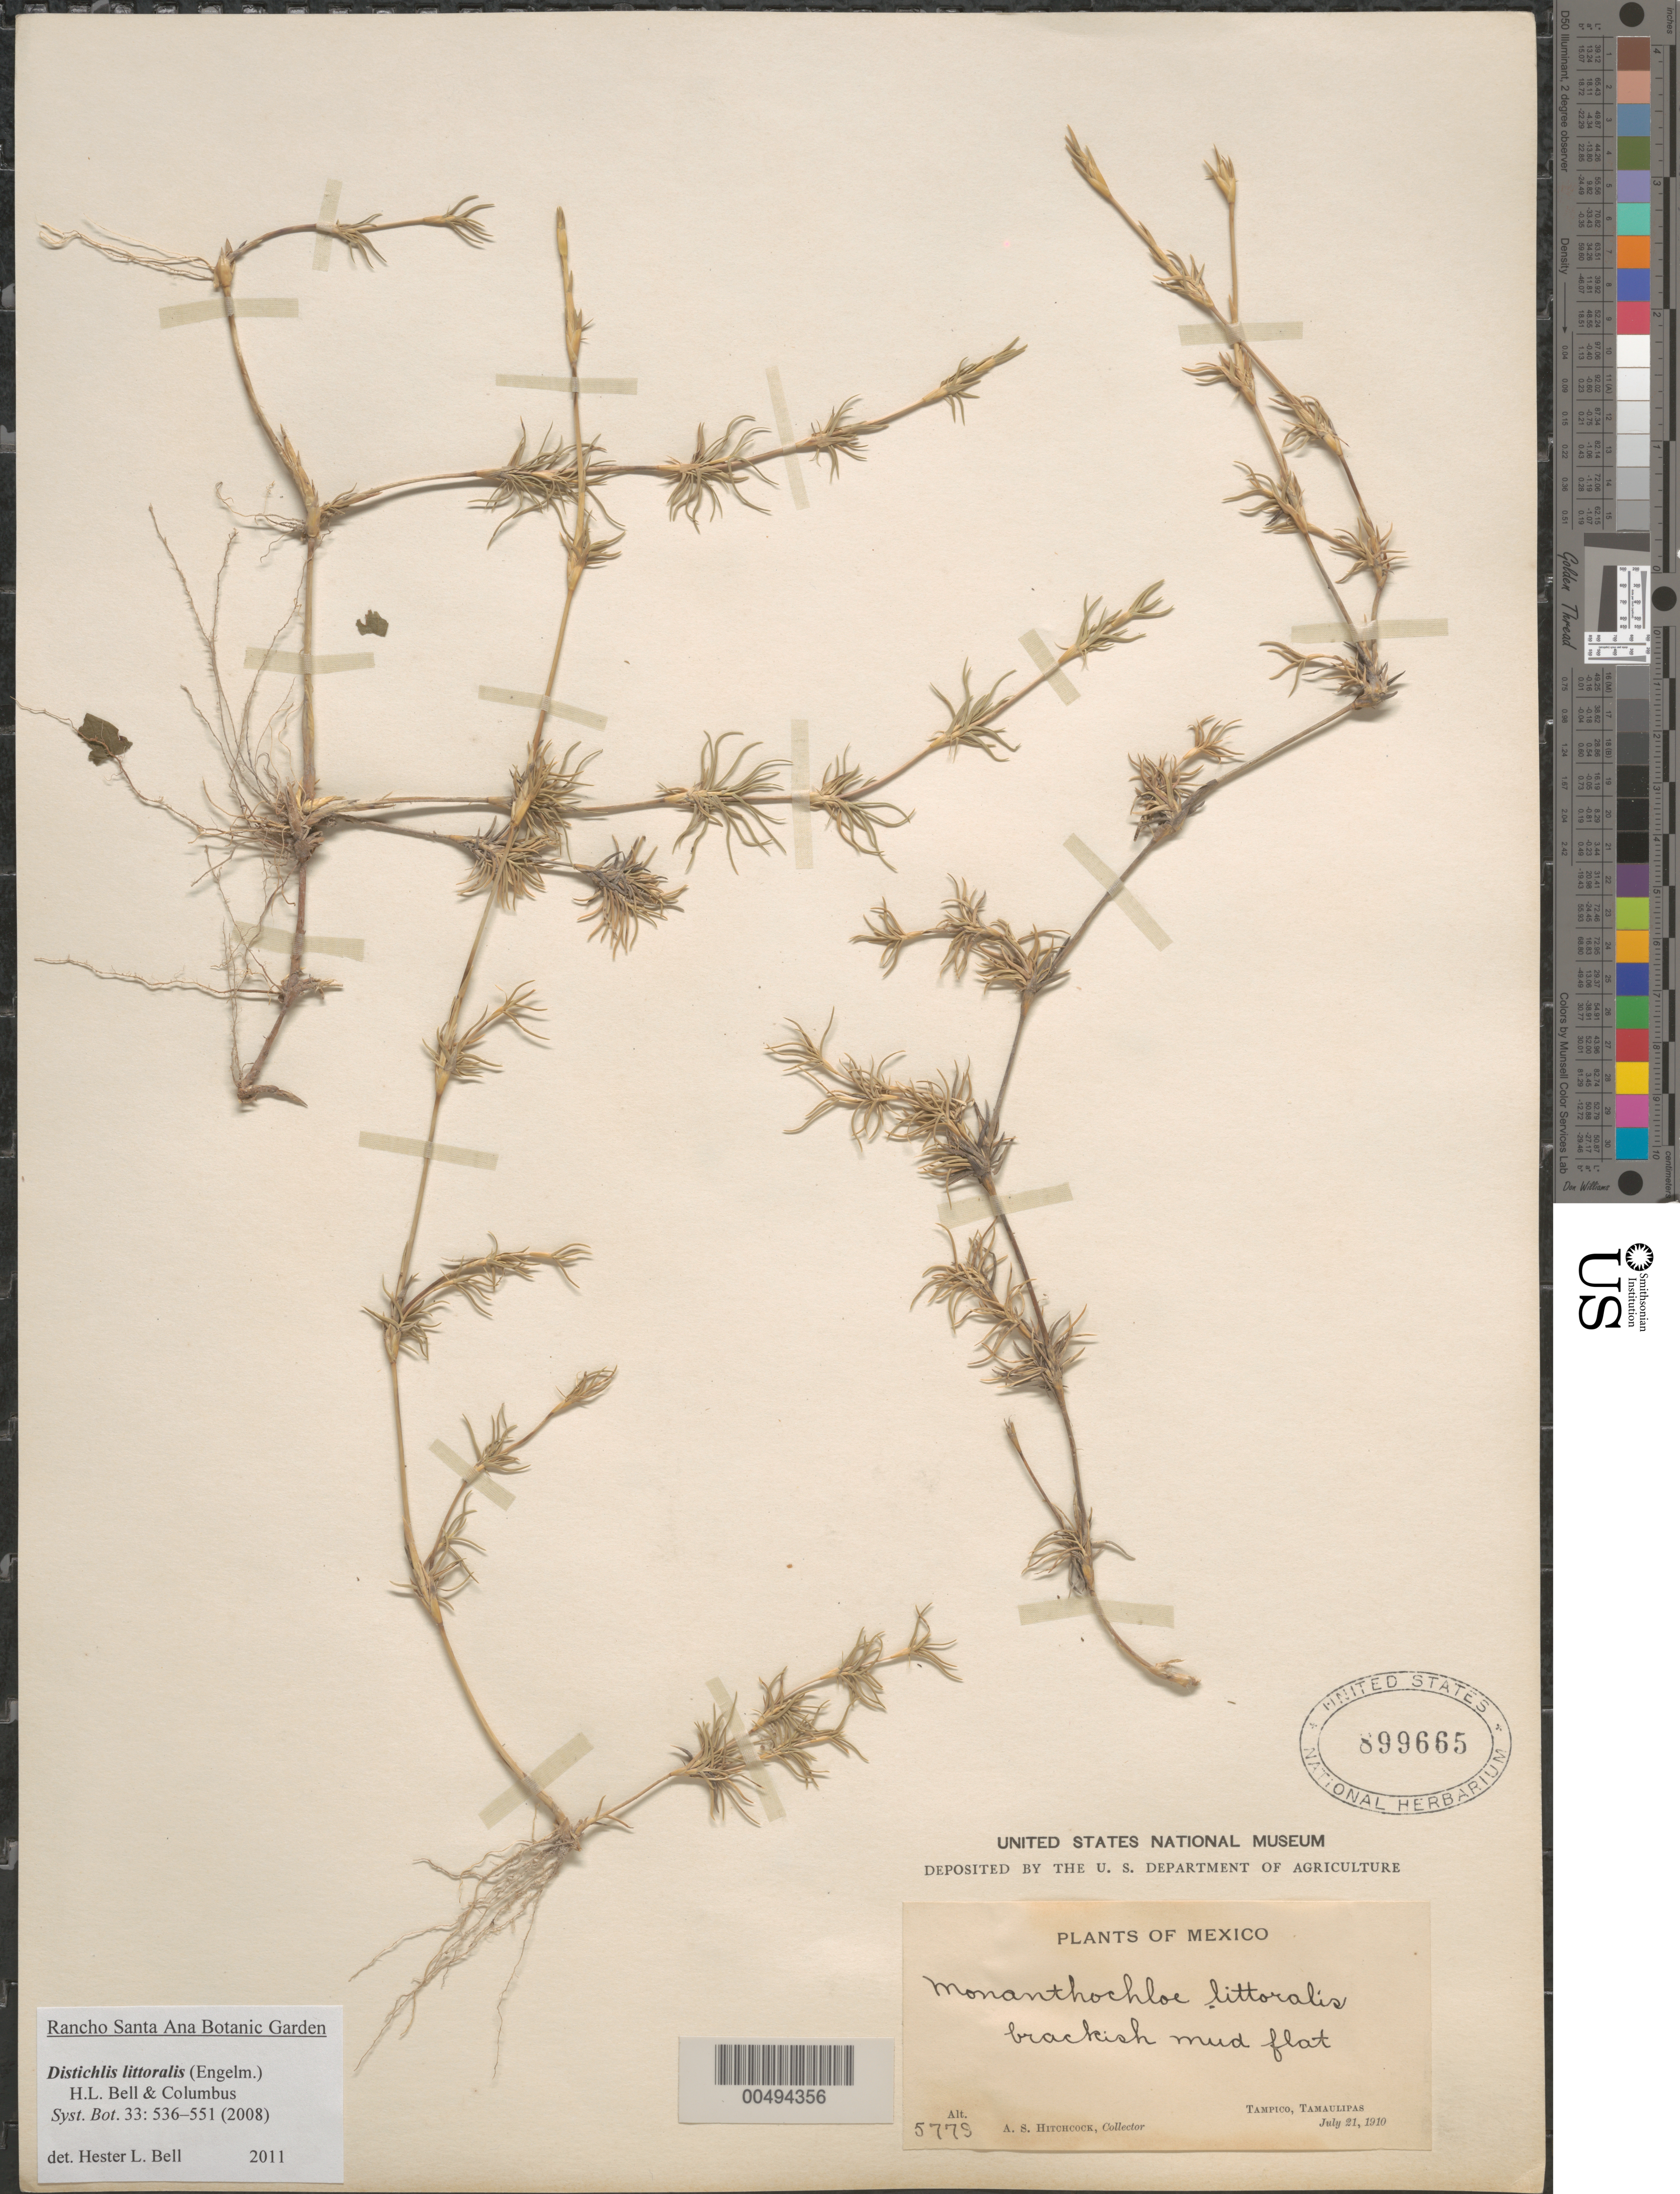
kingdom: Plantae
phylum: Tracheophyta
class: Liliopsida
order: Poales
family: Poaceae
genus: Distichlis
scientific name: Distichlis littoralis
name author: (Engelm.) H.L. Bell & Columbus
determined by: Bell, H. L.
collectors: A. S. Hitchcock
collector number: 5779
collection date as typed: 21 Jul 1910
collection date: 1910-07-21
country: Mexico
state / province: Tamaulipas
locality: Tampico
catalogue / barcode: US 899665